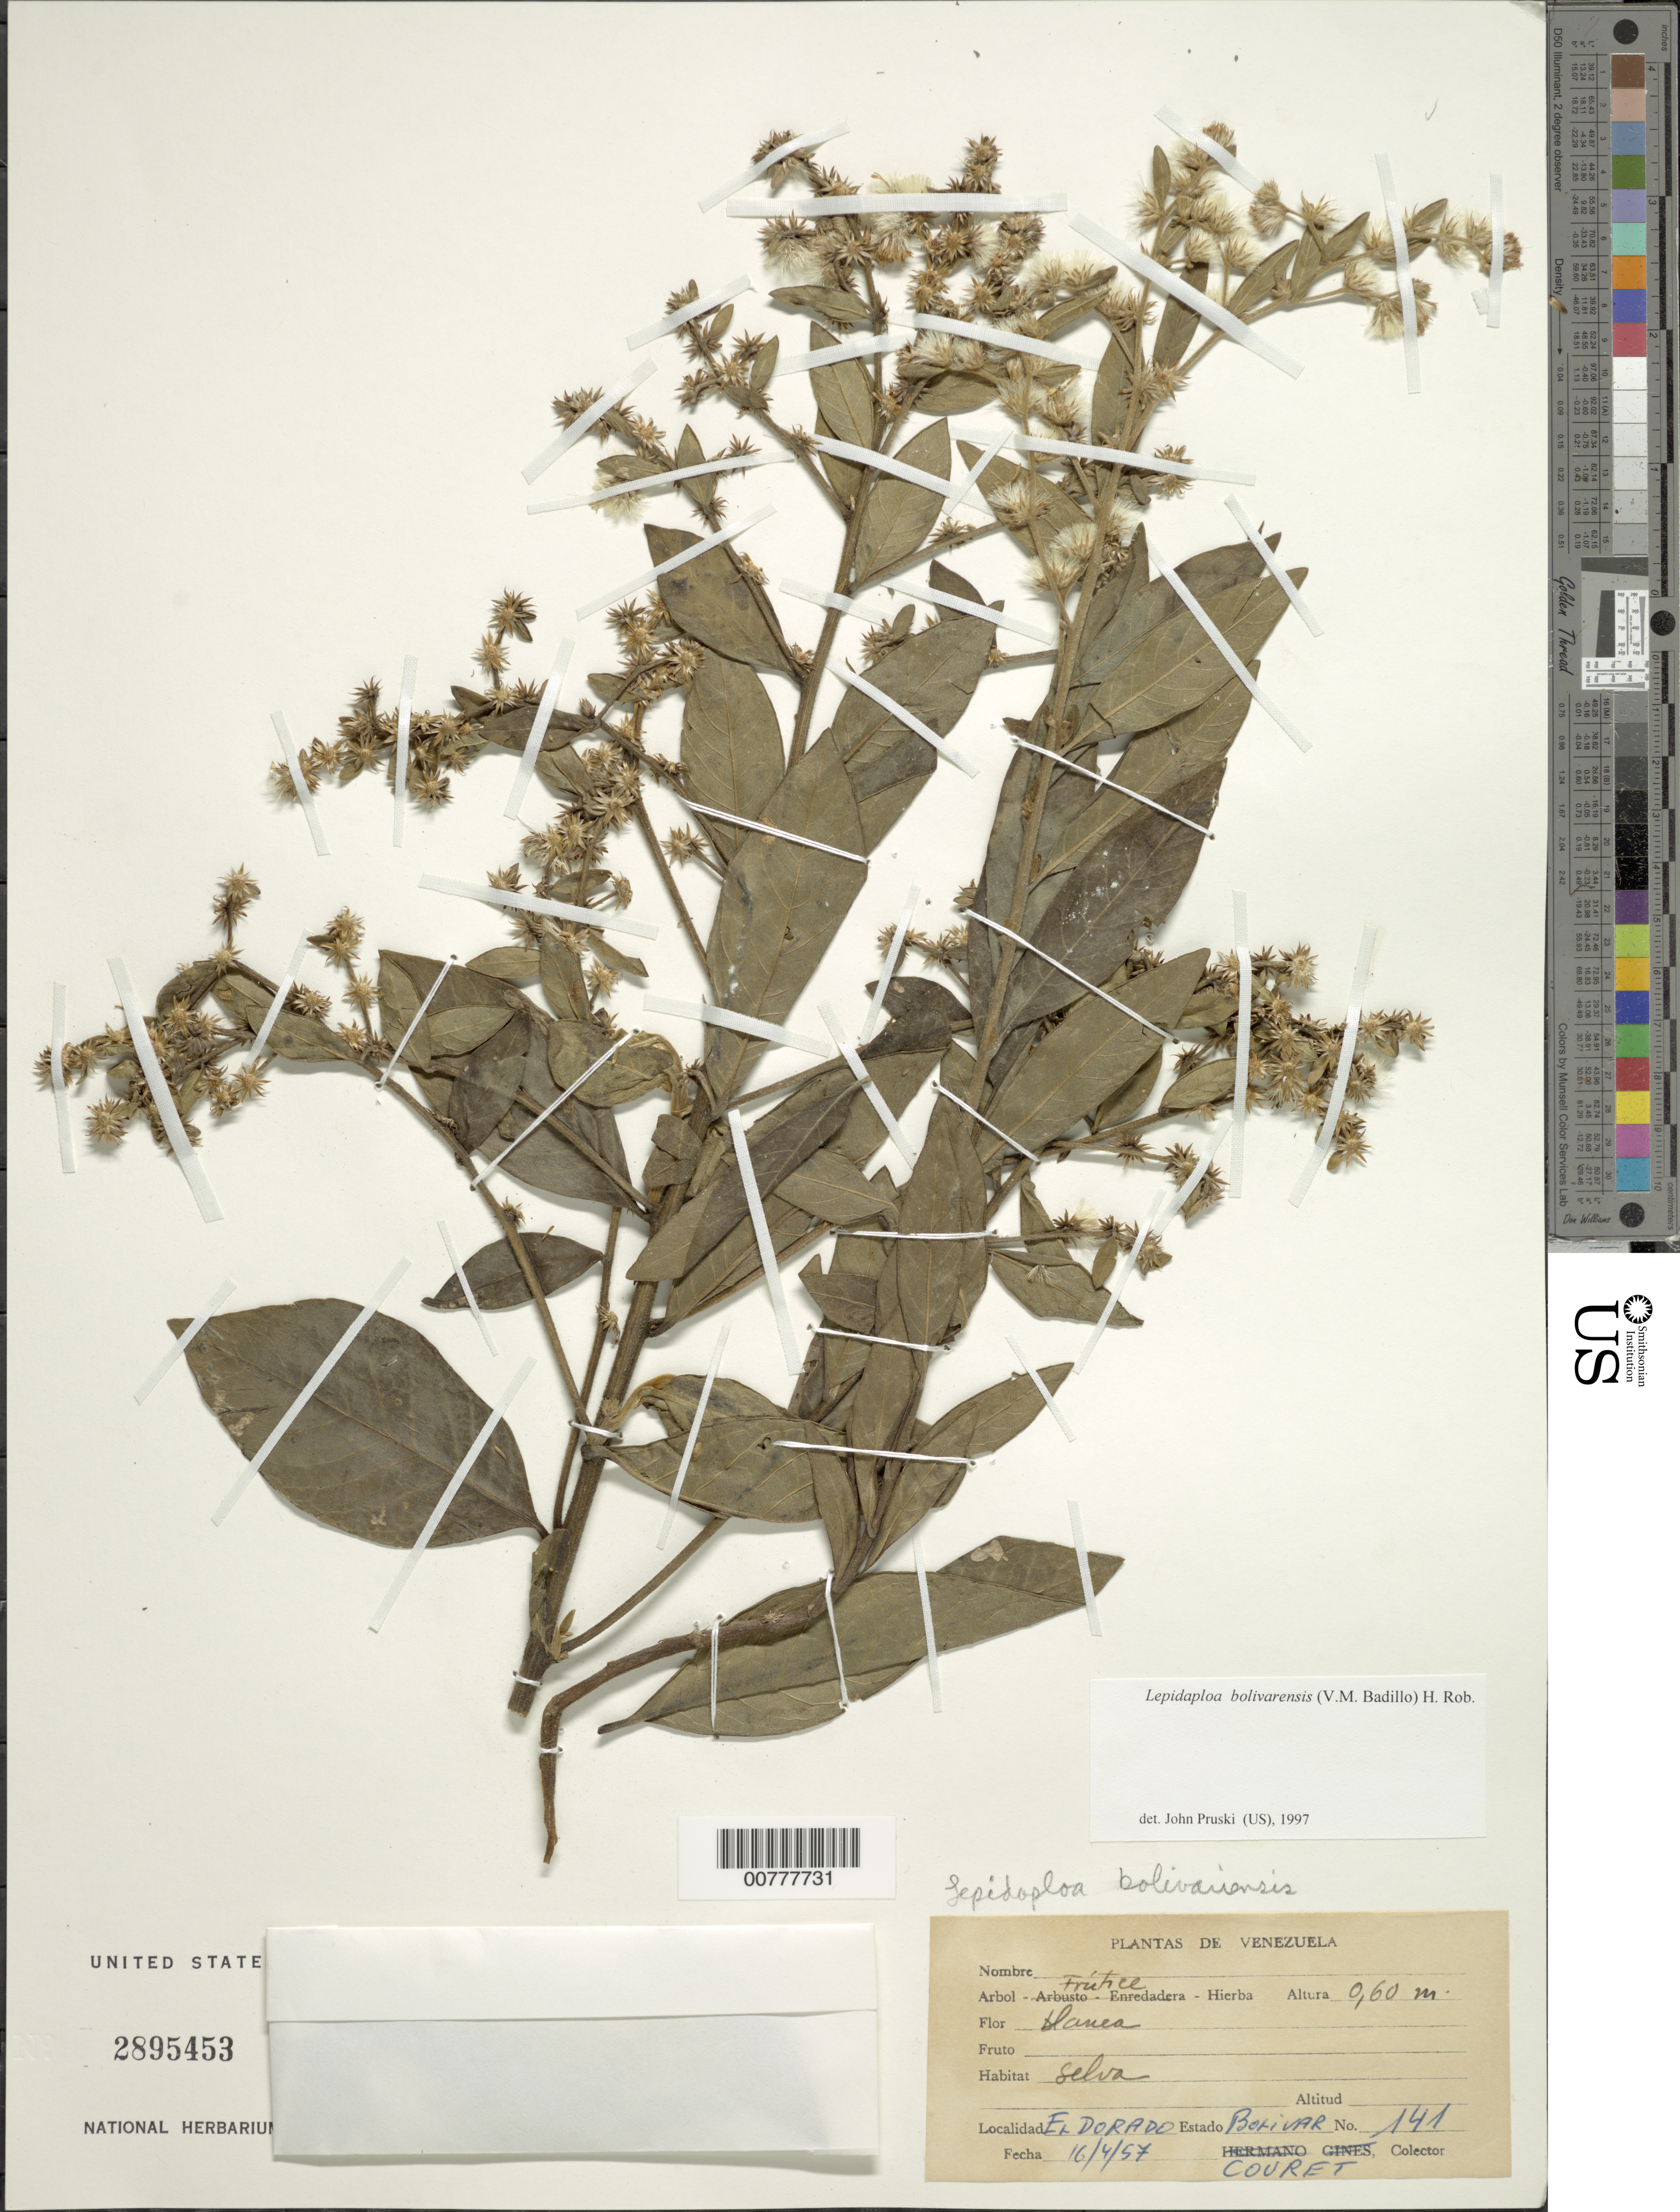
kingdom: Plantae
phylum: Tracheophyta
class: Magnoliopsida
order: Asterales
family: Asteraceae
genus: Lepidaploa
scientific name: Lepidaploa bolivarensis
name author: (V.M. Badillo) H. Rob.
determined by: Pruski, J. F.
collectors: -. Couret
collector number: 141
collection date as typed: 16-Apr-57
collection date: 1957-04-16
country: Venezuela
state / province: Bolívar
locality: El Dorado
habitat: Selva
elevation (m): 60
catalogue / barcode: US 2895453